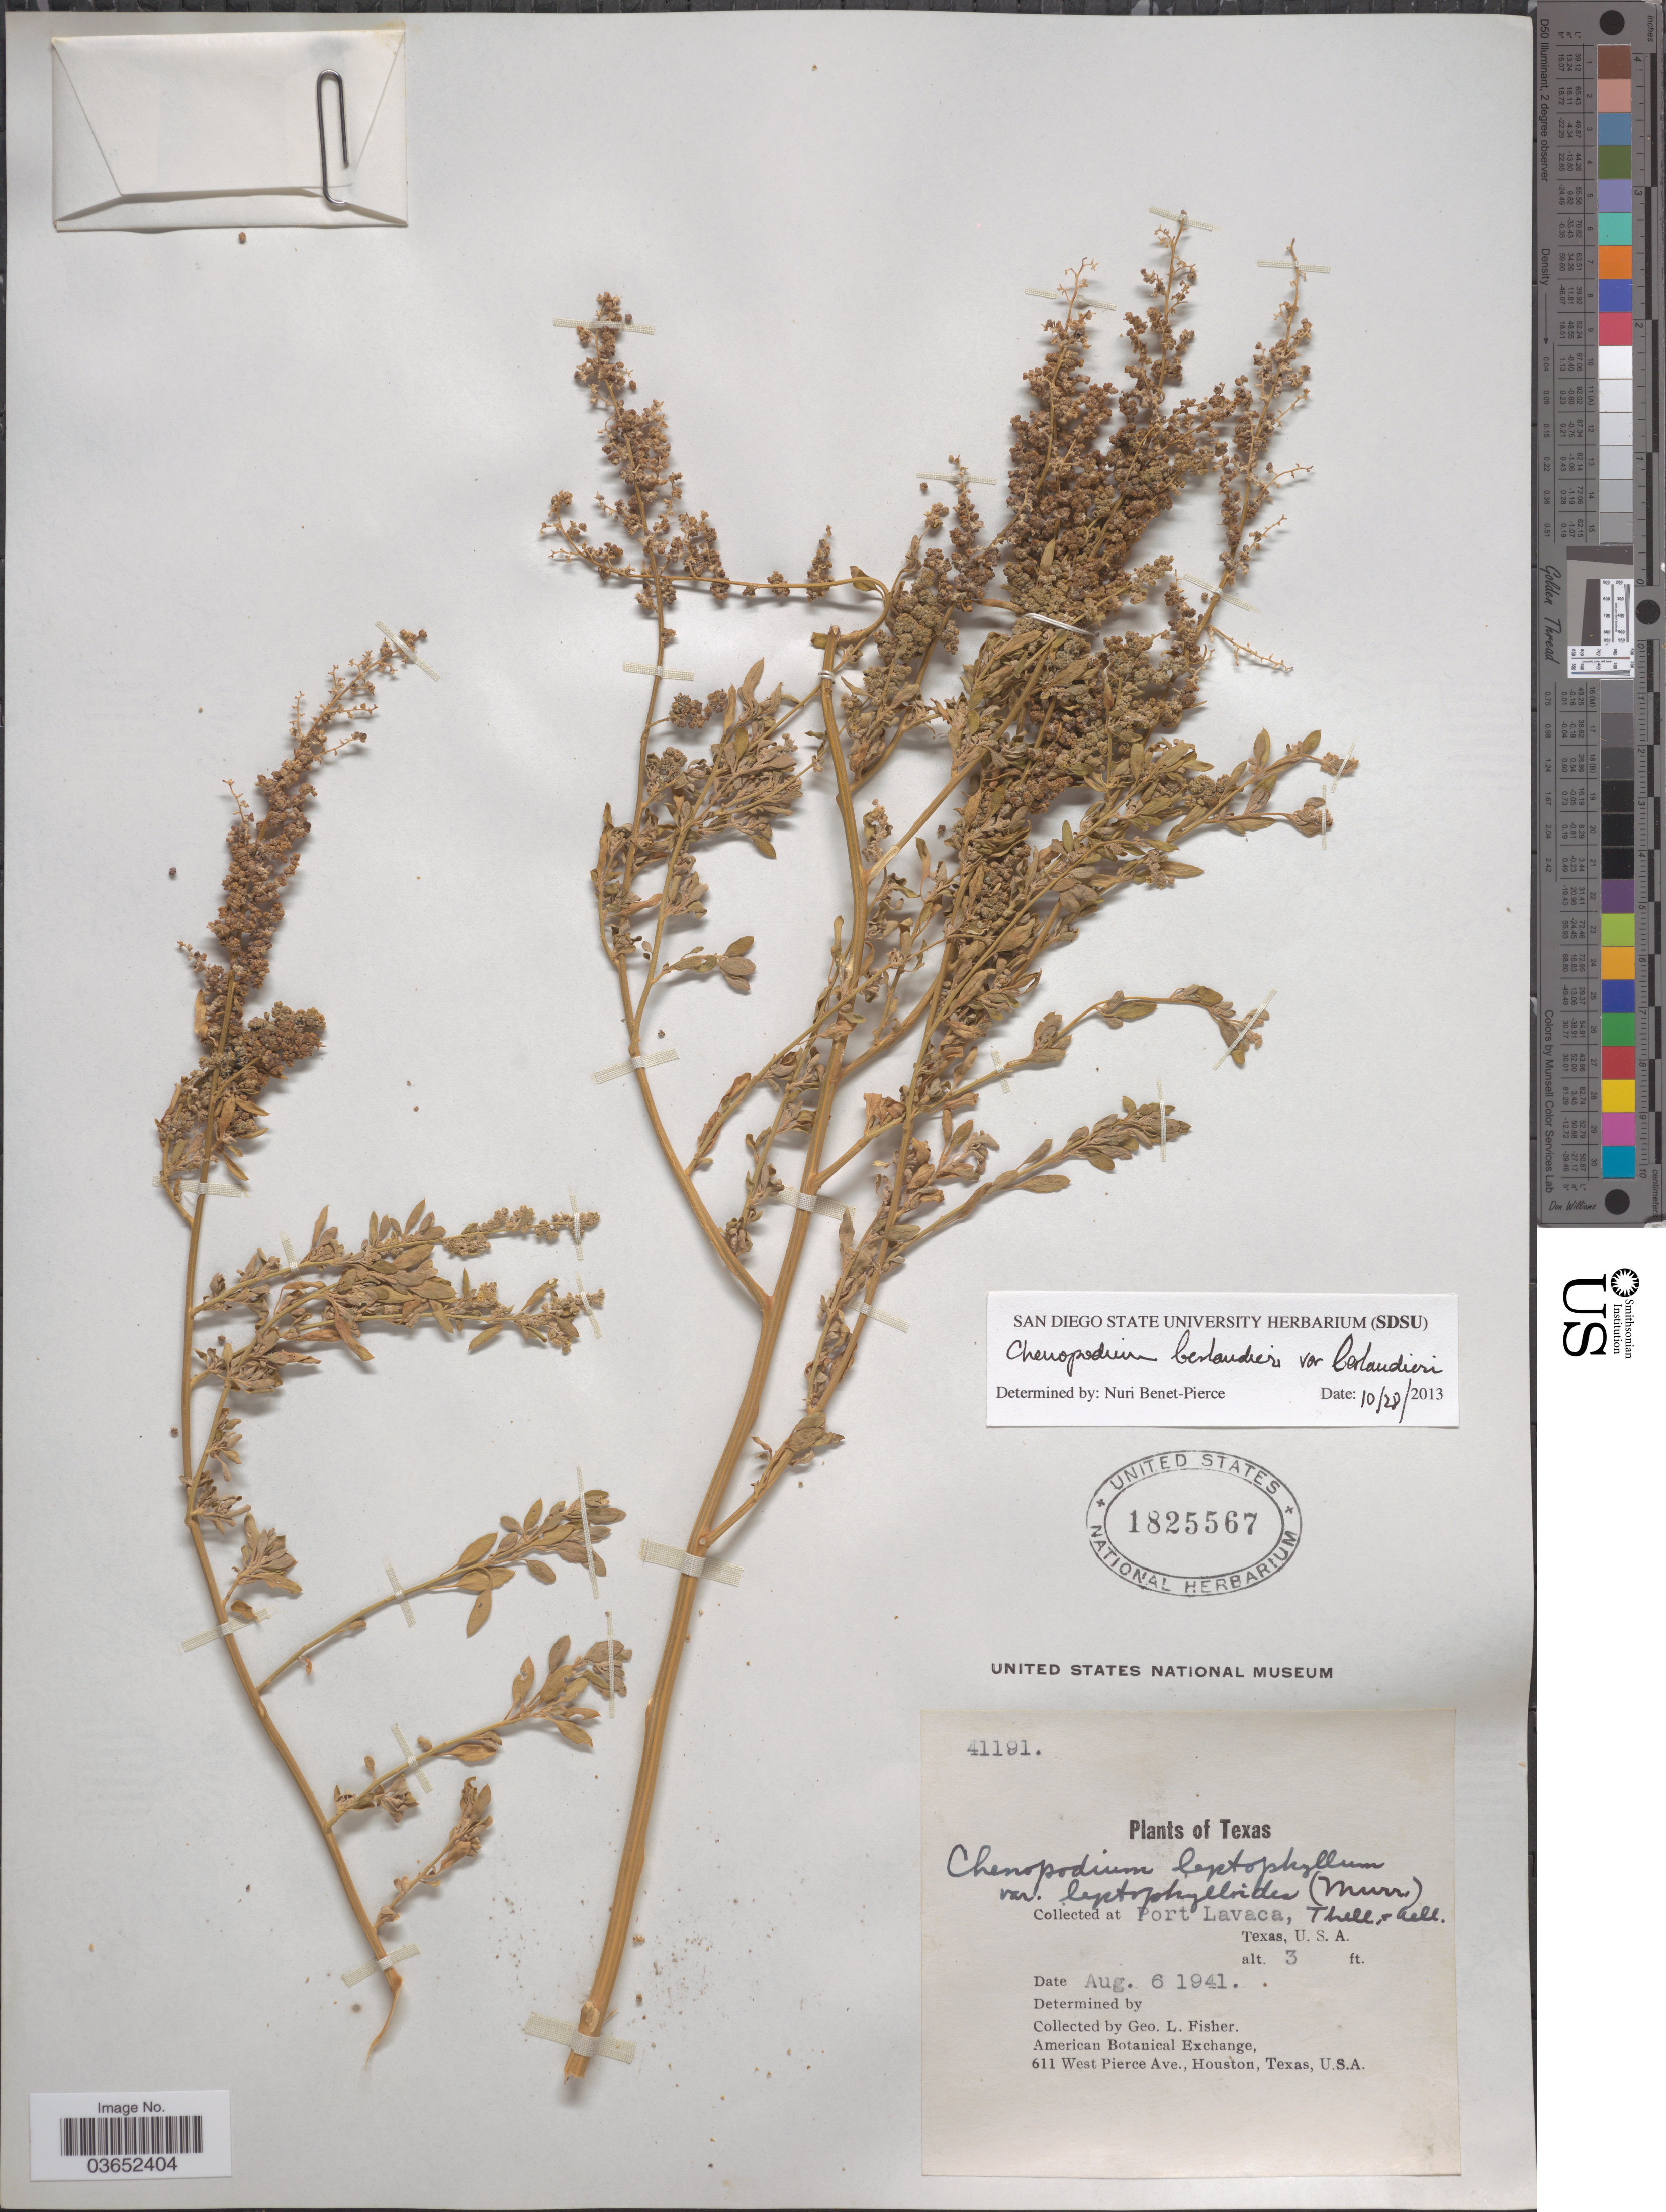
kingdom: Plantae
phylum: Tracheophyta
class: Magnoliopsida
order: Caryophyllales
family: Amaranthaceae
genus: Chenopodium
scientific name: Chenopodium berlandieri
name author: Moq.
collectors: G. L. Fisher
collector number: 41191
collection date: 1941-08-06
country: United States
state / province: Texas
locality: Port Lavaca.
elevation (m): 1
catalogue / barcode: US 1825567